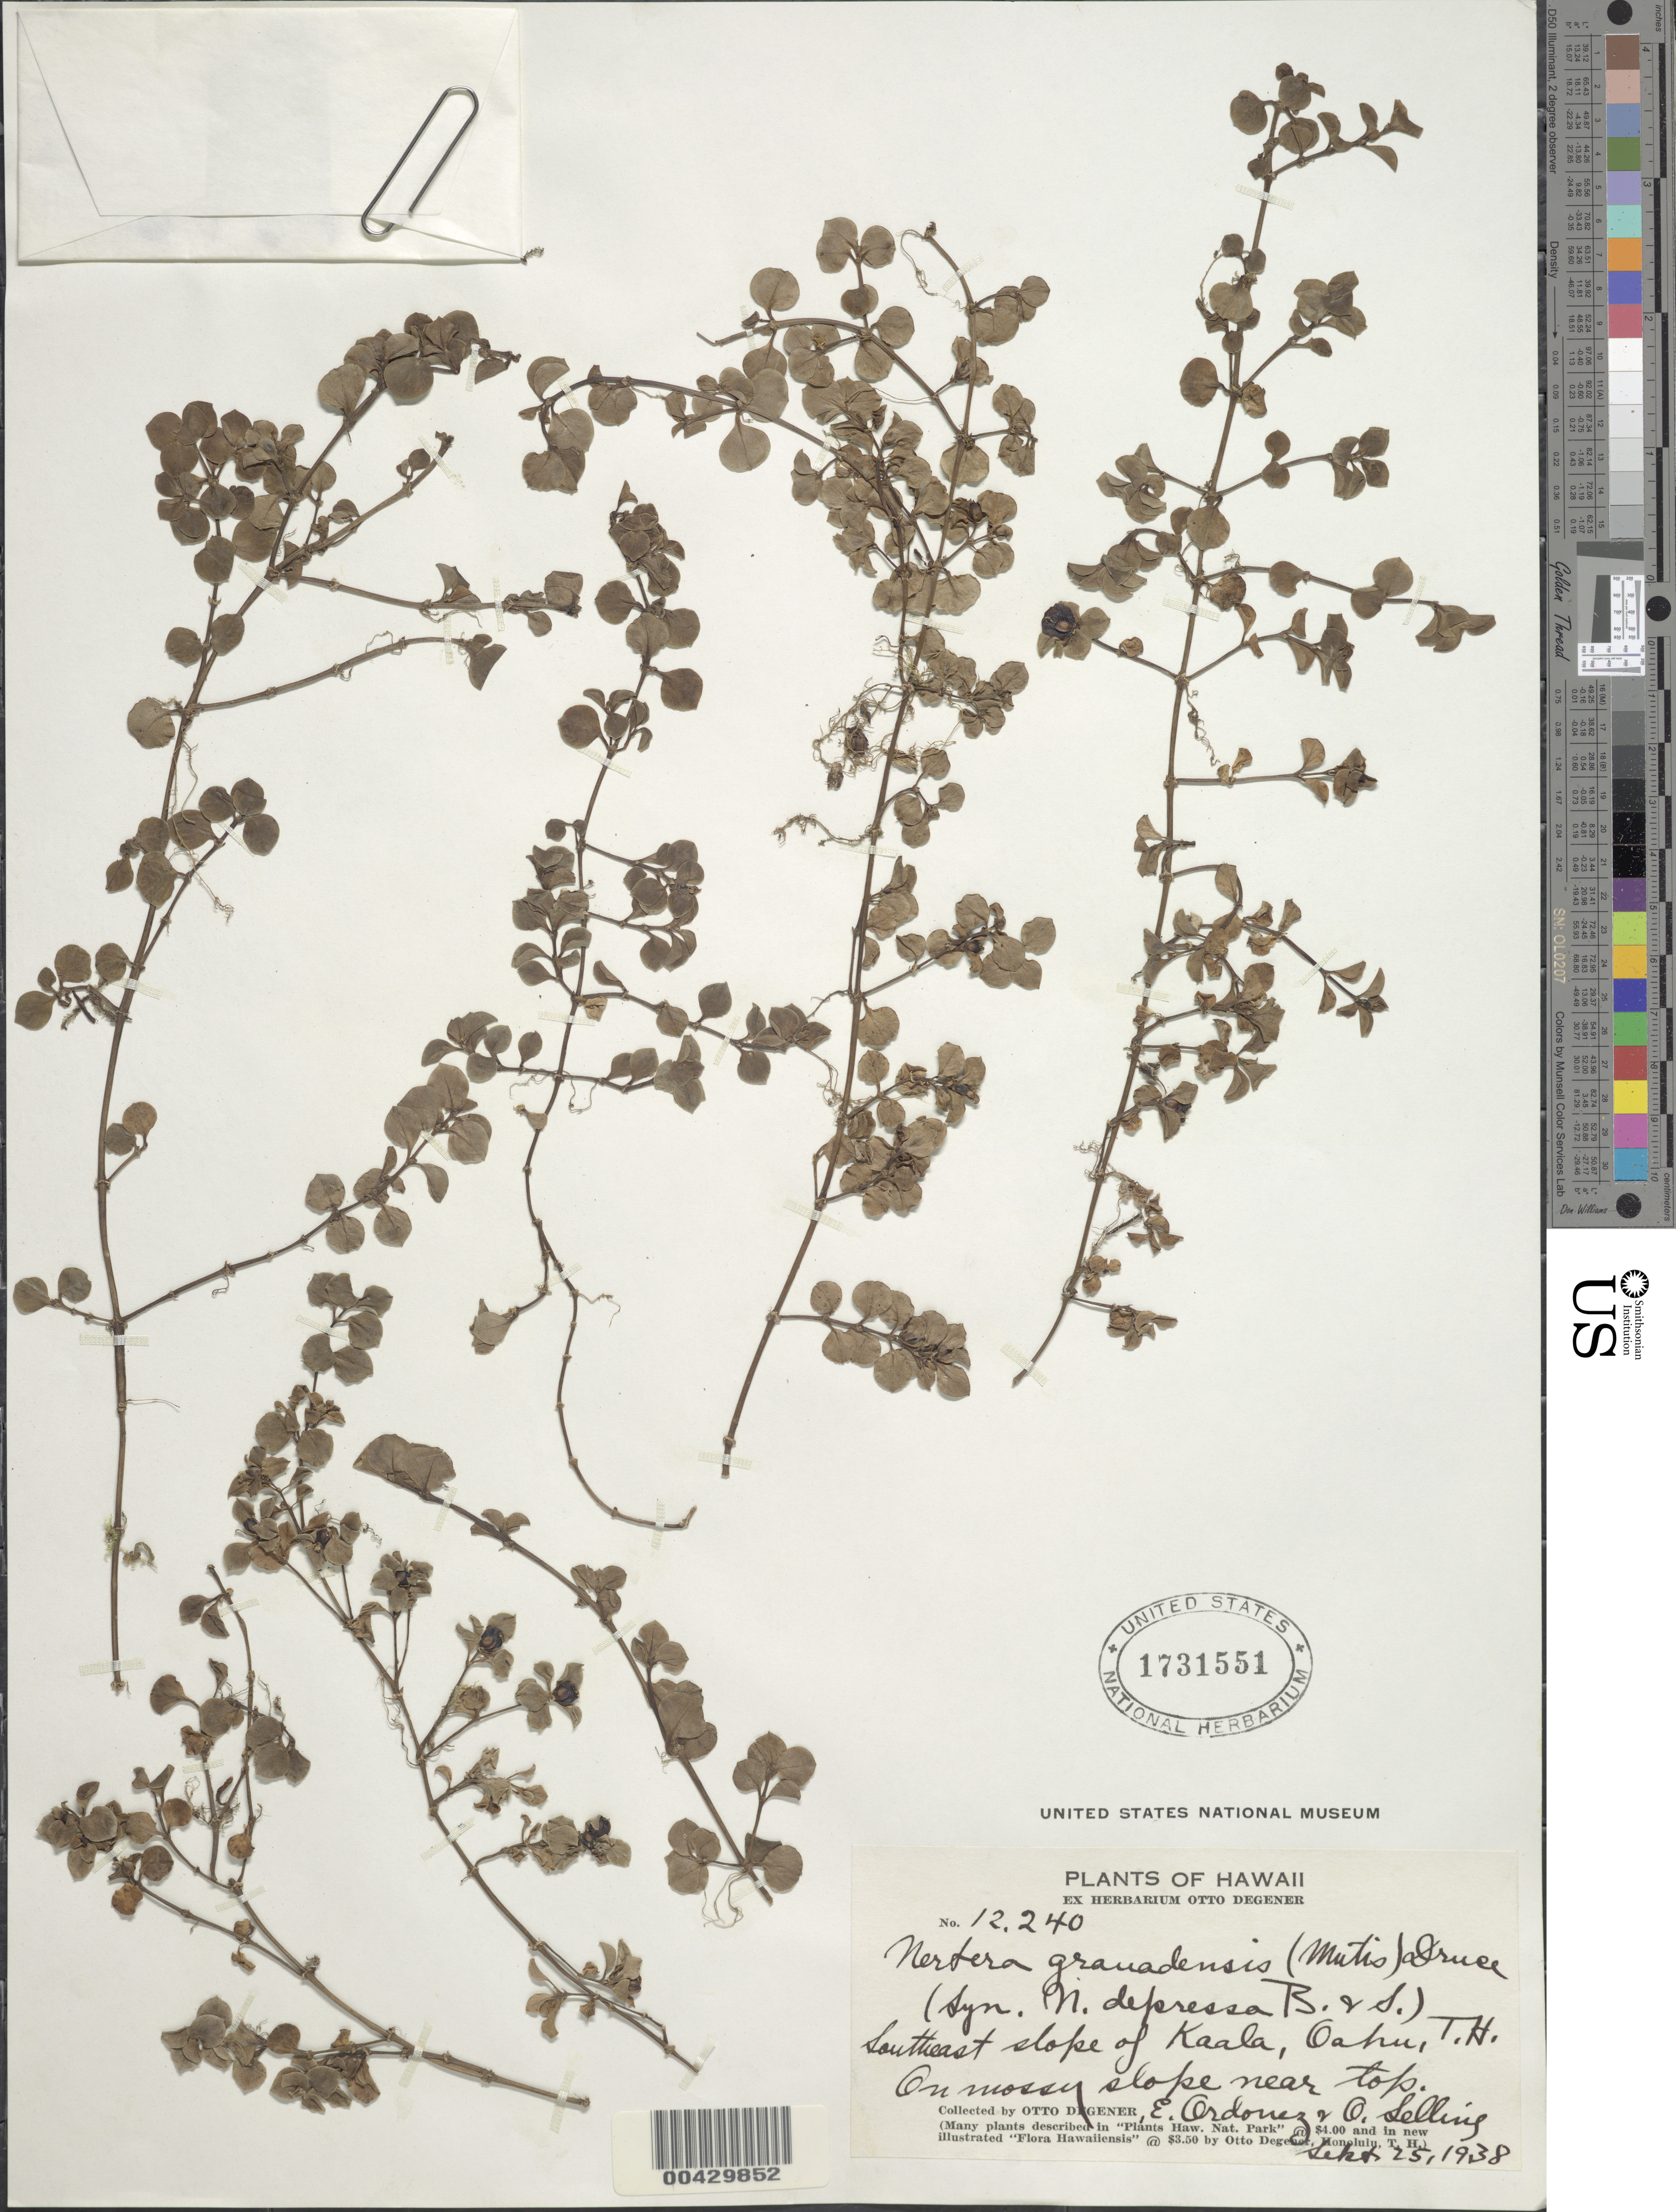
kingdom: Plantae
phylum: Tracheophyta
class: Magnoliopsida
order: Gentianales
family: Rubiaceae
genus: Nertera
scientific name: Nertera granadensis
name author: (Mutis ex L. f.) Druce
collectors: O. Degener, E. Ordonez & O. Selling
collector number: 12240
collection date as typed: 25 Sep 1938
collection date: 1938-09-25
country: United States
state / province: Hawaii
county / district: Honolulu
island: Oahu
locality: SE slope of Kaala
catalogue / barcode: US 1731551